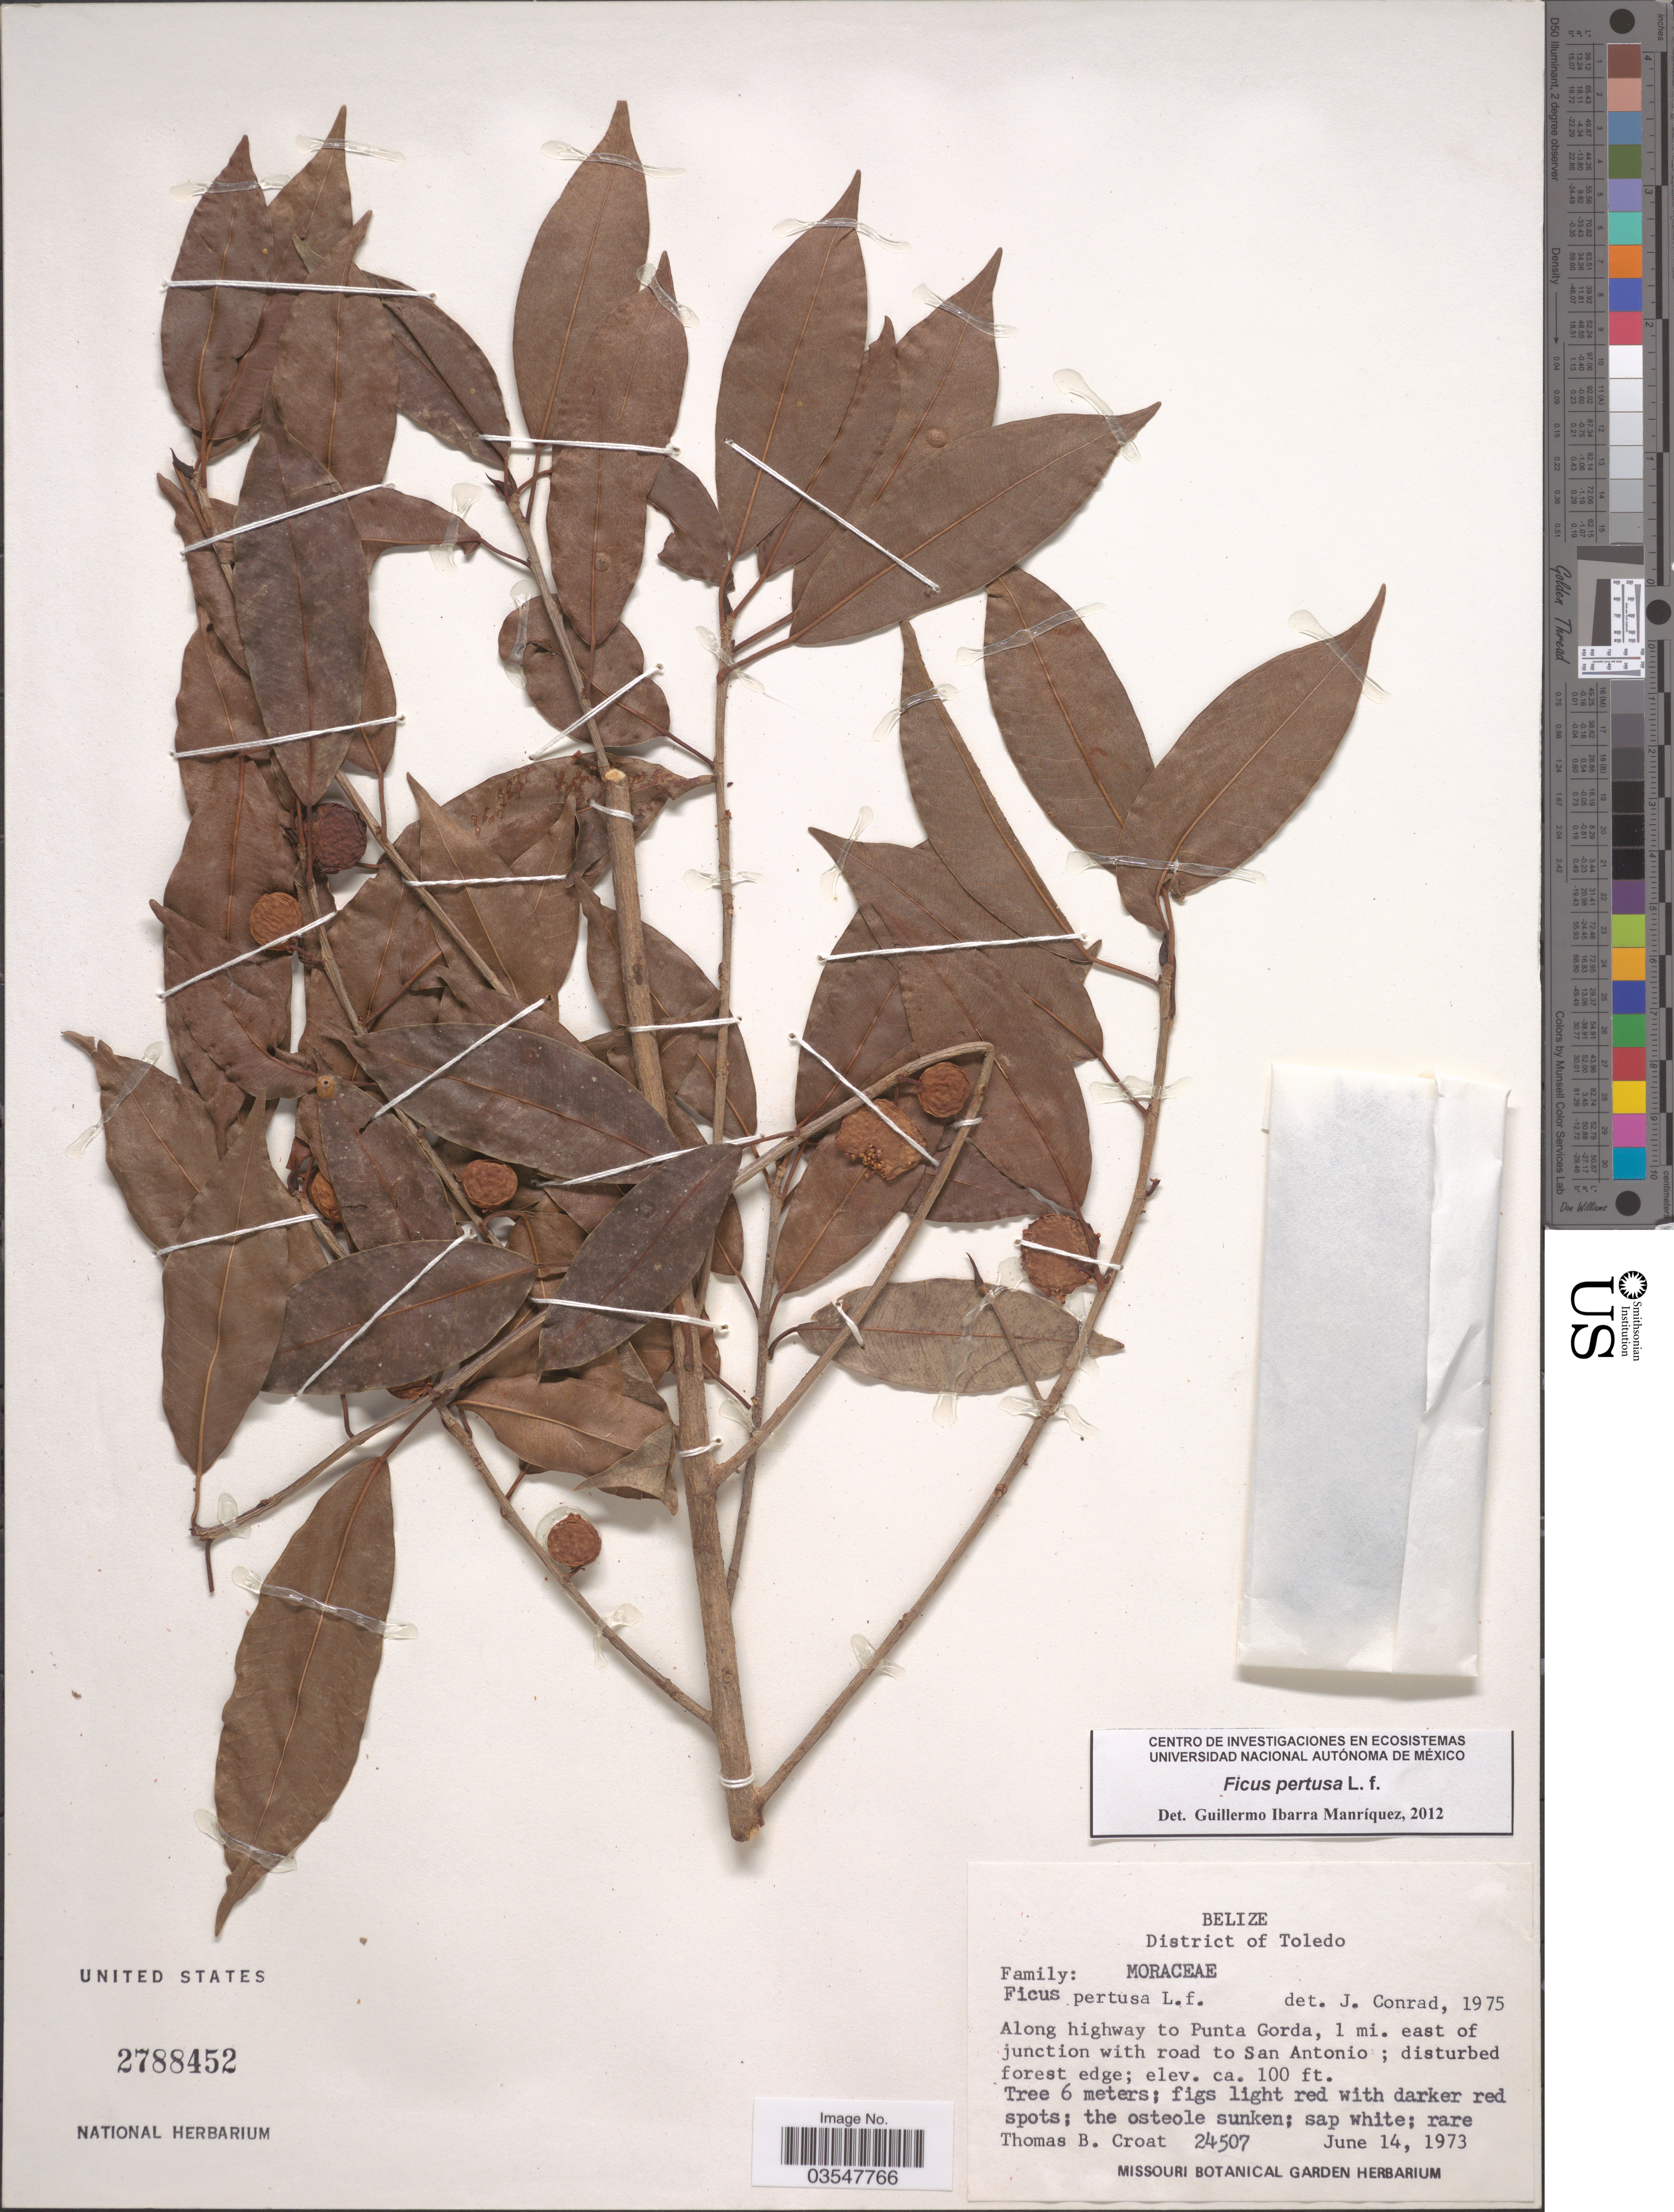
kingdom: Plantae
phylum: Tracheophyta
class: Magnoliopsida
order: Rosales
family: Moraceae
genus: Ficus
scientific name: Ficus pertusa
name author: L. f.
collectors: T. B. Croat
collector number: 24507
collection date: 1973-06-14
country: Belize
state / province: Toledo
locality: District of Toledo. Along highway to Punta Gorda, 1 mi. east of junction with road to San Antonio.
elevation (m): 30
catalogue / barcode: US 2788452